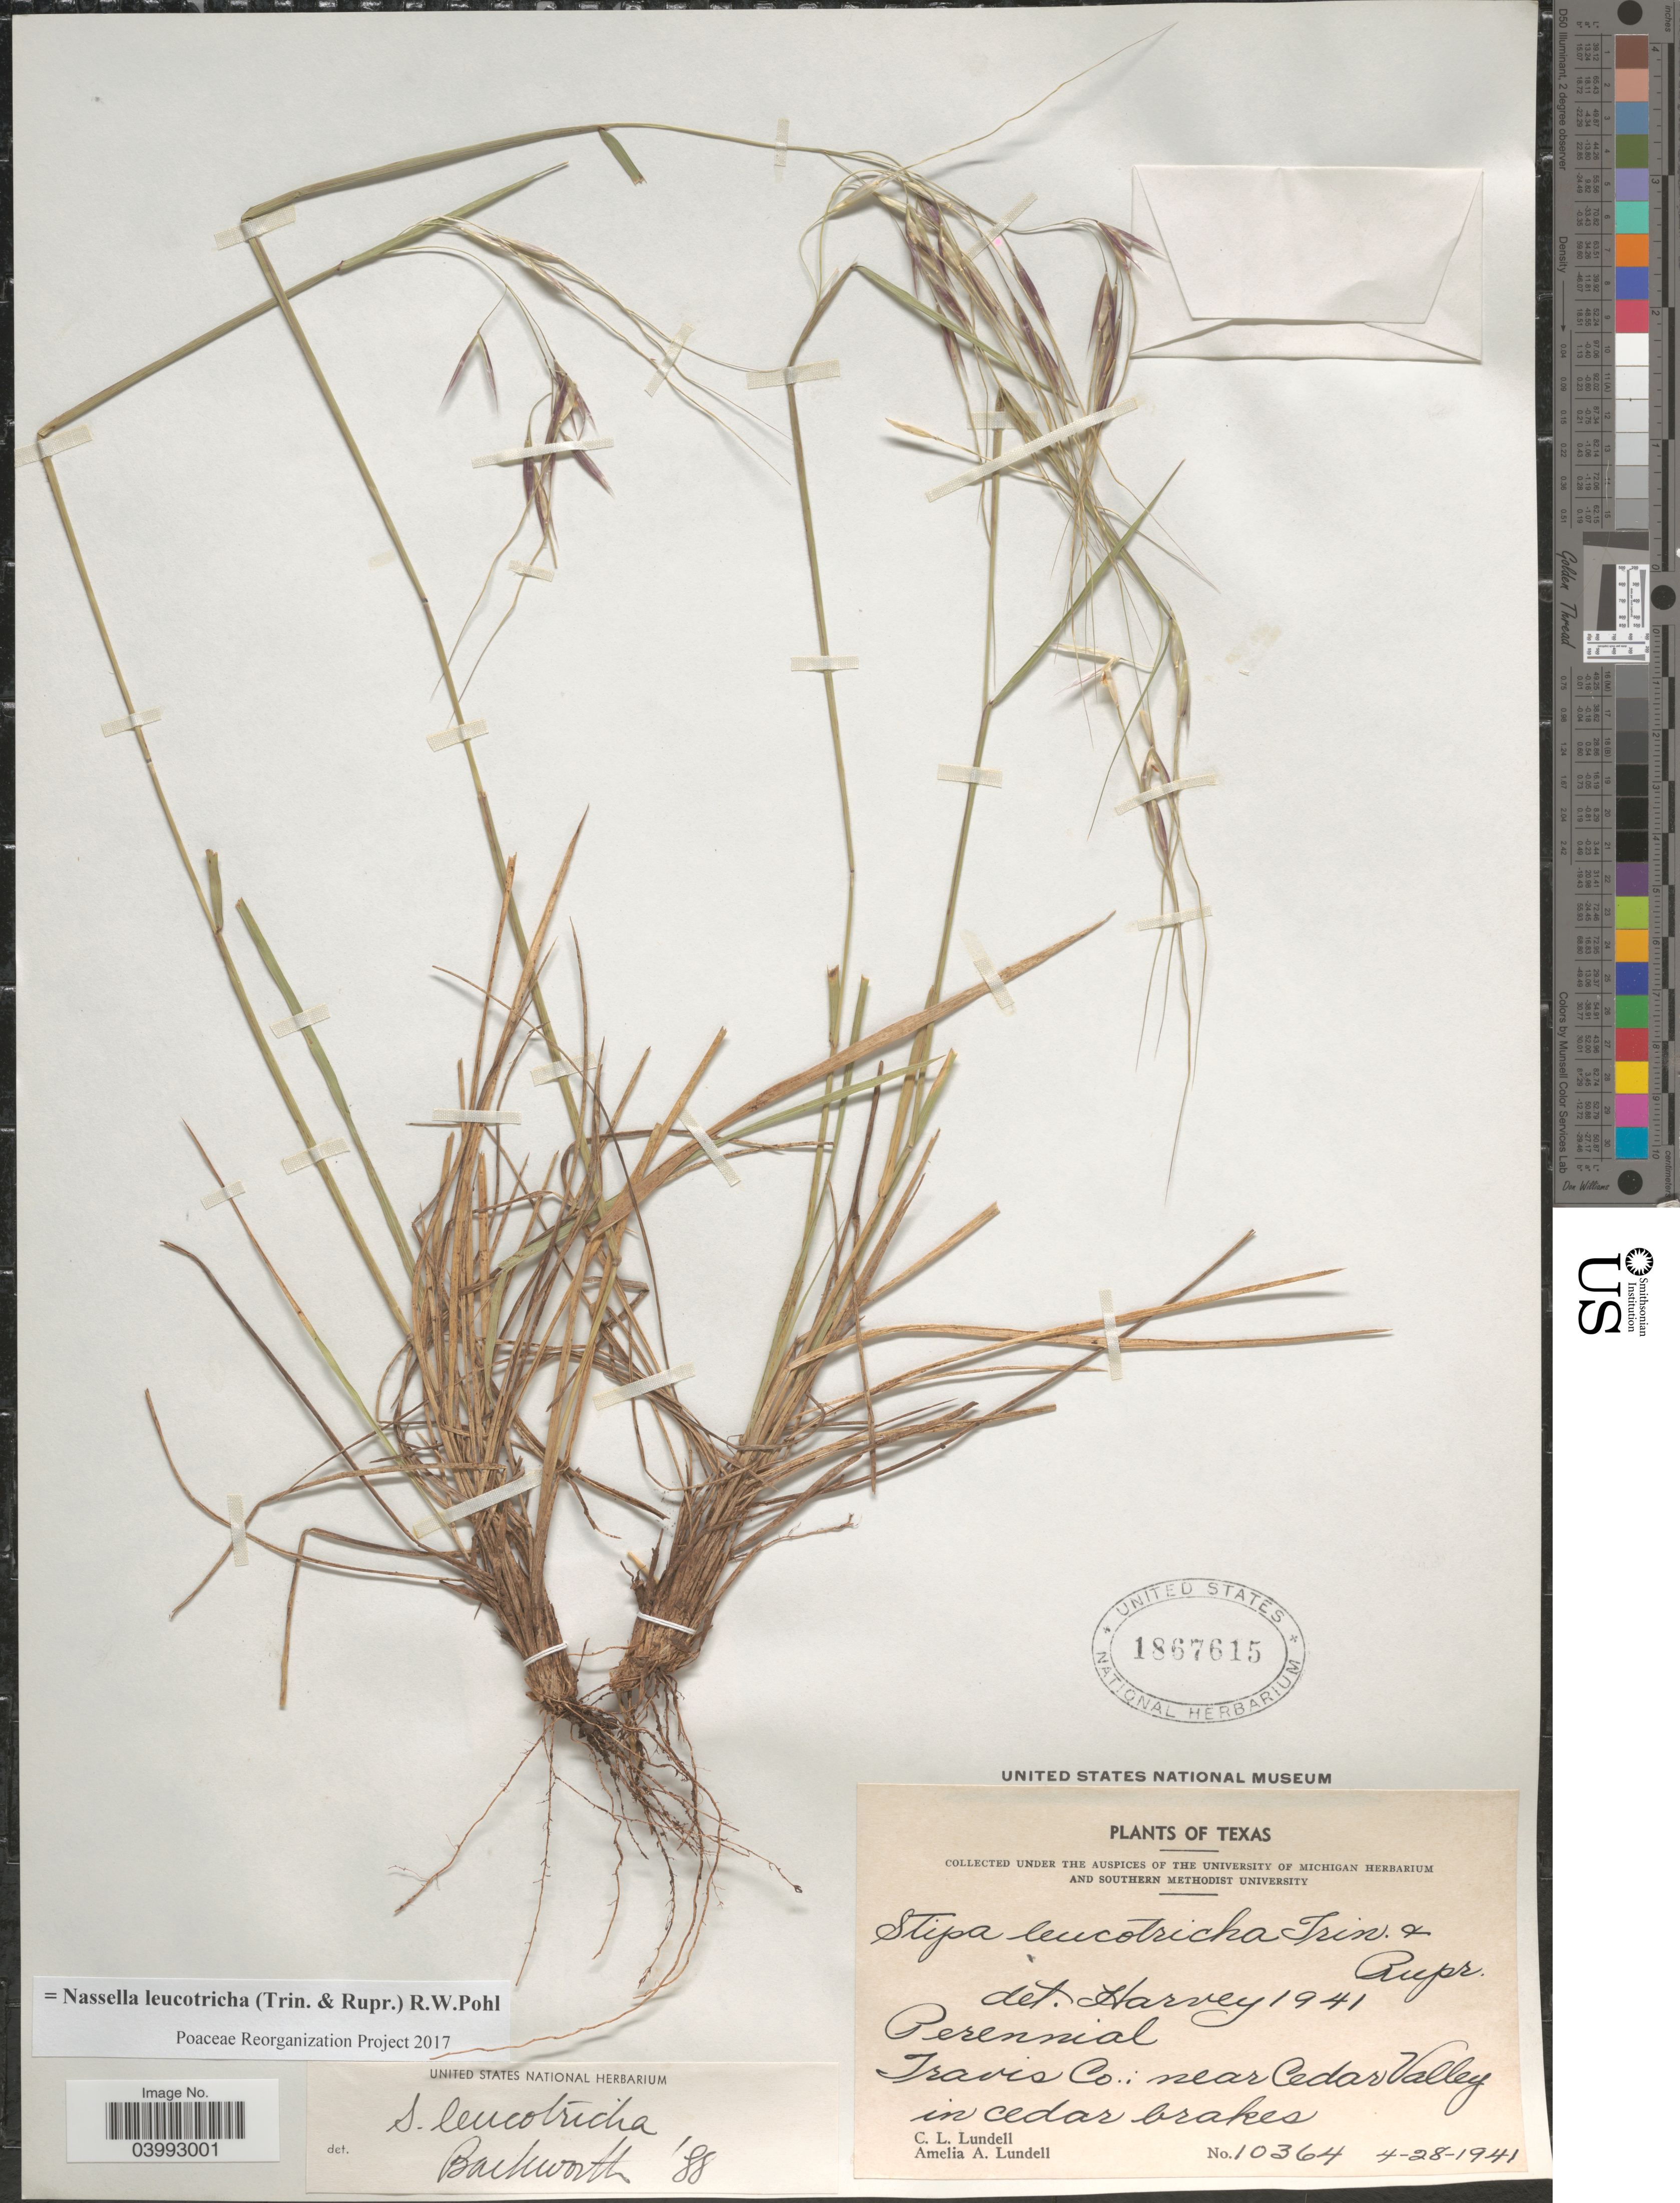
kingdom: Plantae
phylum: Tracheophyta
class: Liliopsida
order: Poales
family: Poaceae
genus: Nassella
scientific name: Nassella leucotricha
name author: (Trin. & Rupr.) R.W. Pohl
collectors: C. L. Lundell & A. A. Lundell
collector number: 10364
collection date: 1941-04-28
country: United States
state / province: Texas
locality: Travis Co.: near Cedar Valley in cedar brakes.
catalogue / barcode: US 1867615